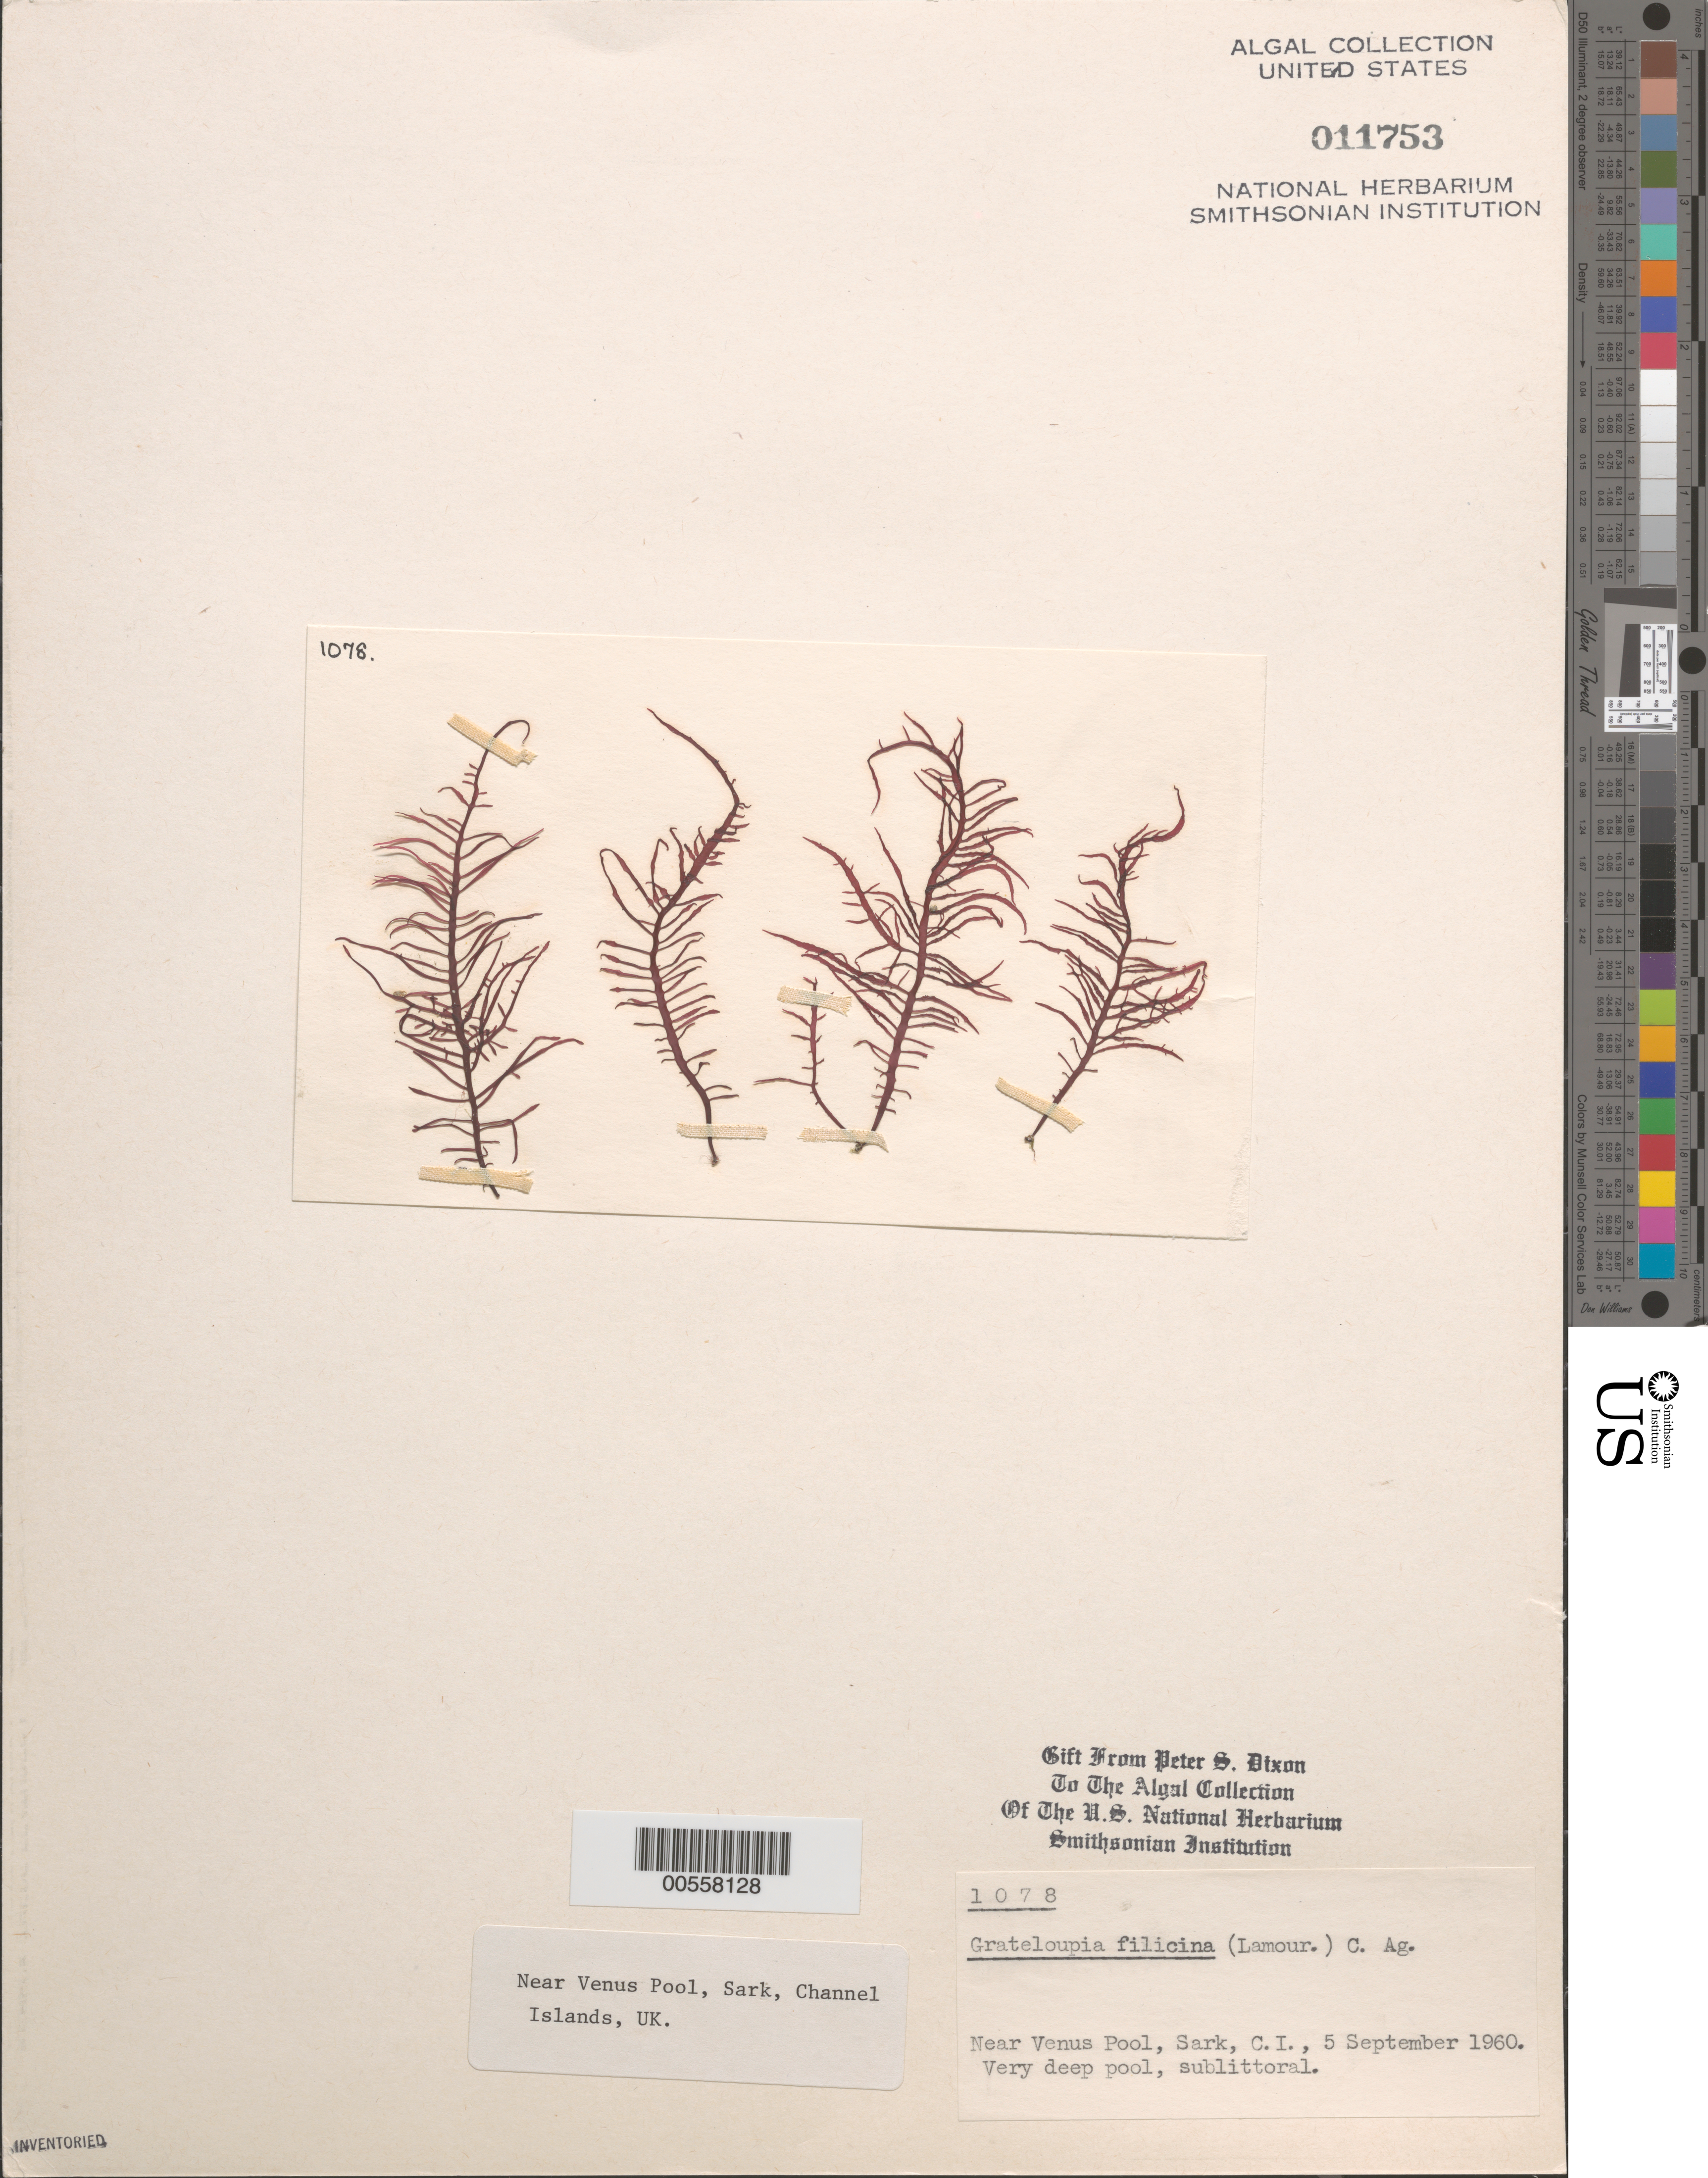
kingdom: Plantae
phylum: Rhodophyta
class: Florideophyceae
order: Halymeniales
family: Halymeniaceae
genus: Grateloupia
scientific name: Grateloupia filicina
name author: (J.V.Lamouroux) C. Agardh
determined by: Dixon, P. S.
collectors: P. S. Dixon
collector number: PSD 1078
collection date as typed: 05 Sep 1960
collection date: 1960-09-05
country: United Kingdom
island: Sark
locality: Near Venus Pool. Bailiwick of Guernsey.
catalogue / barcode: US 11753